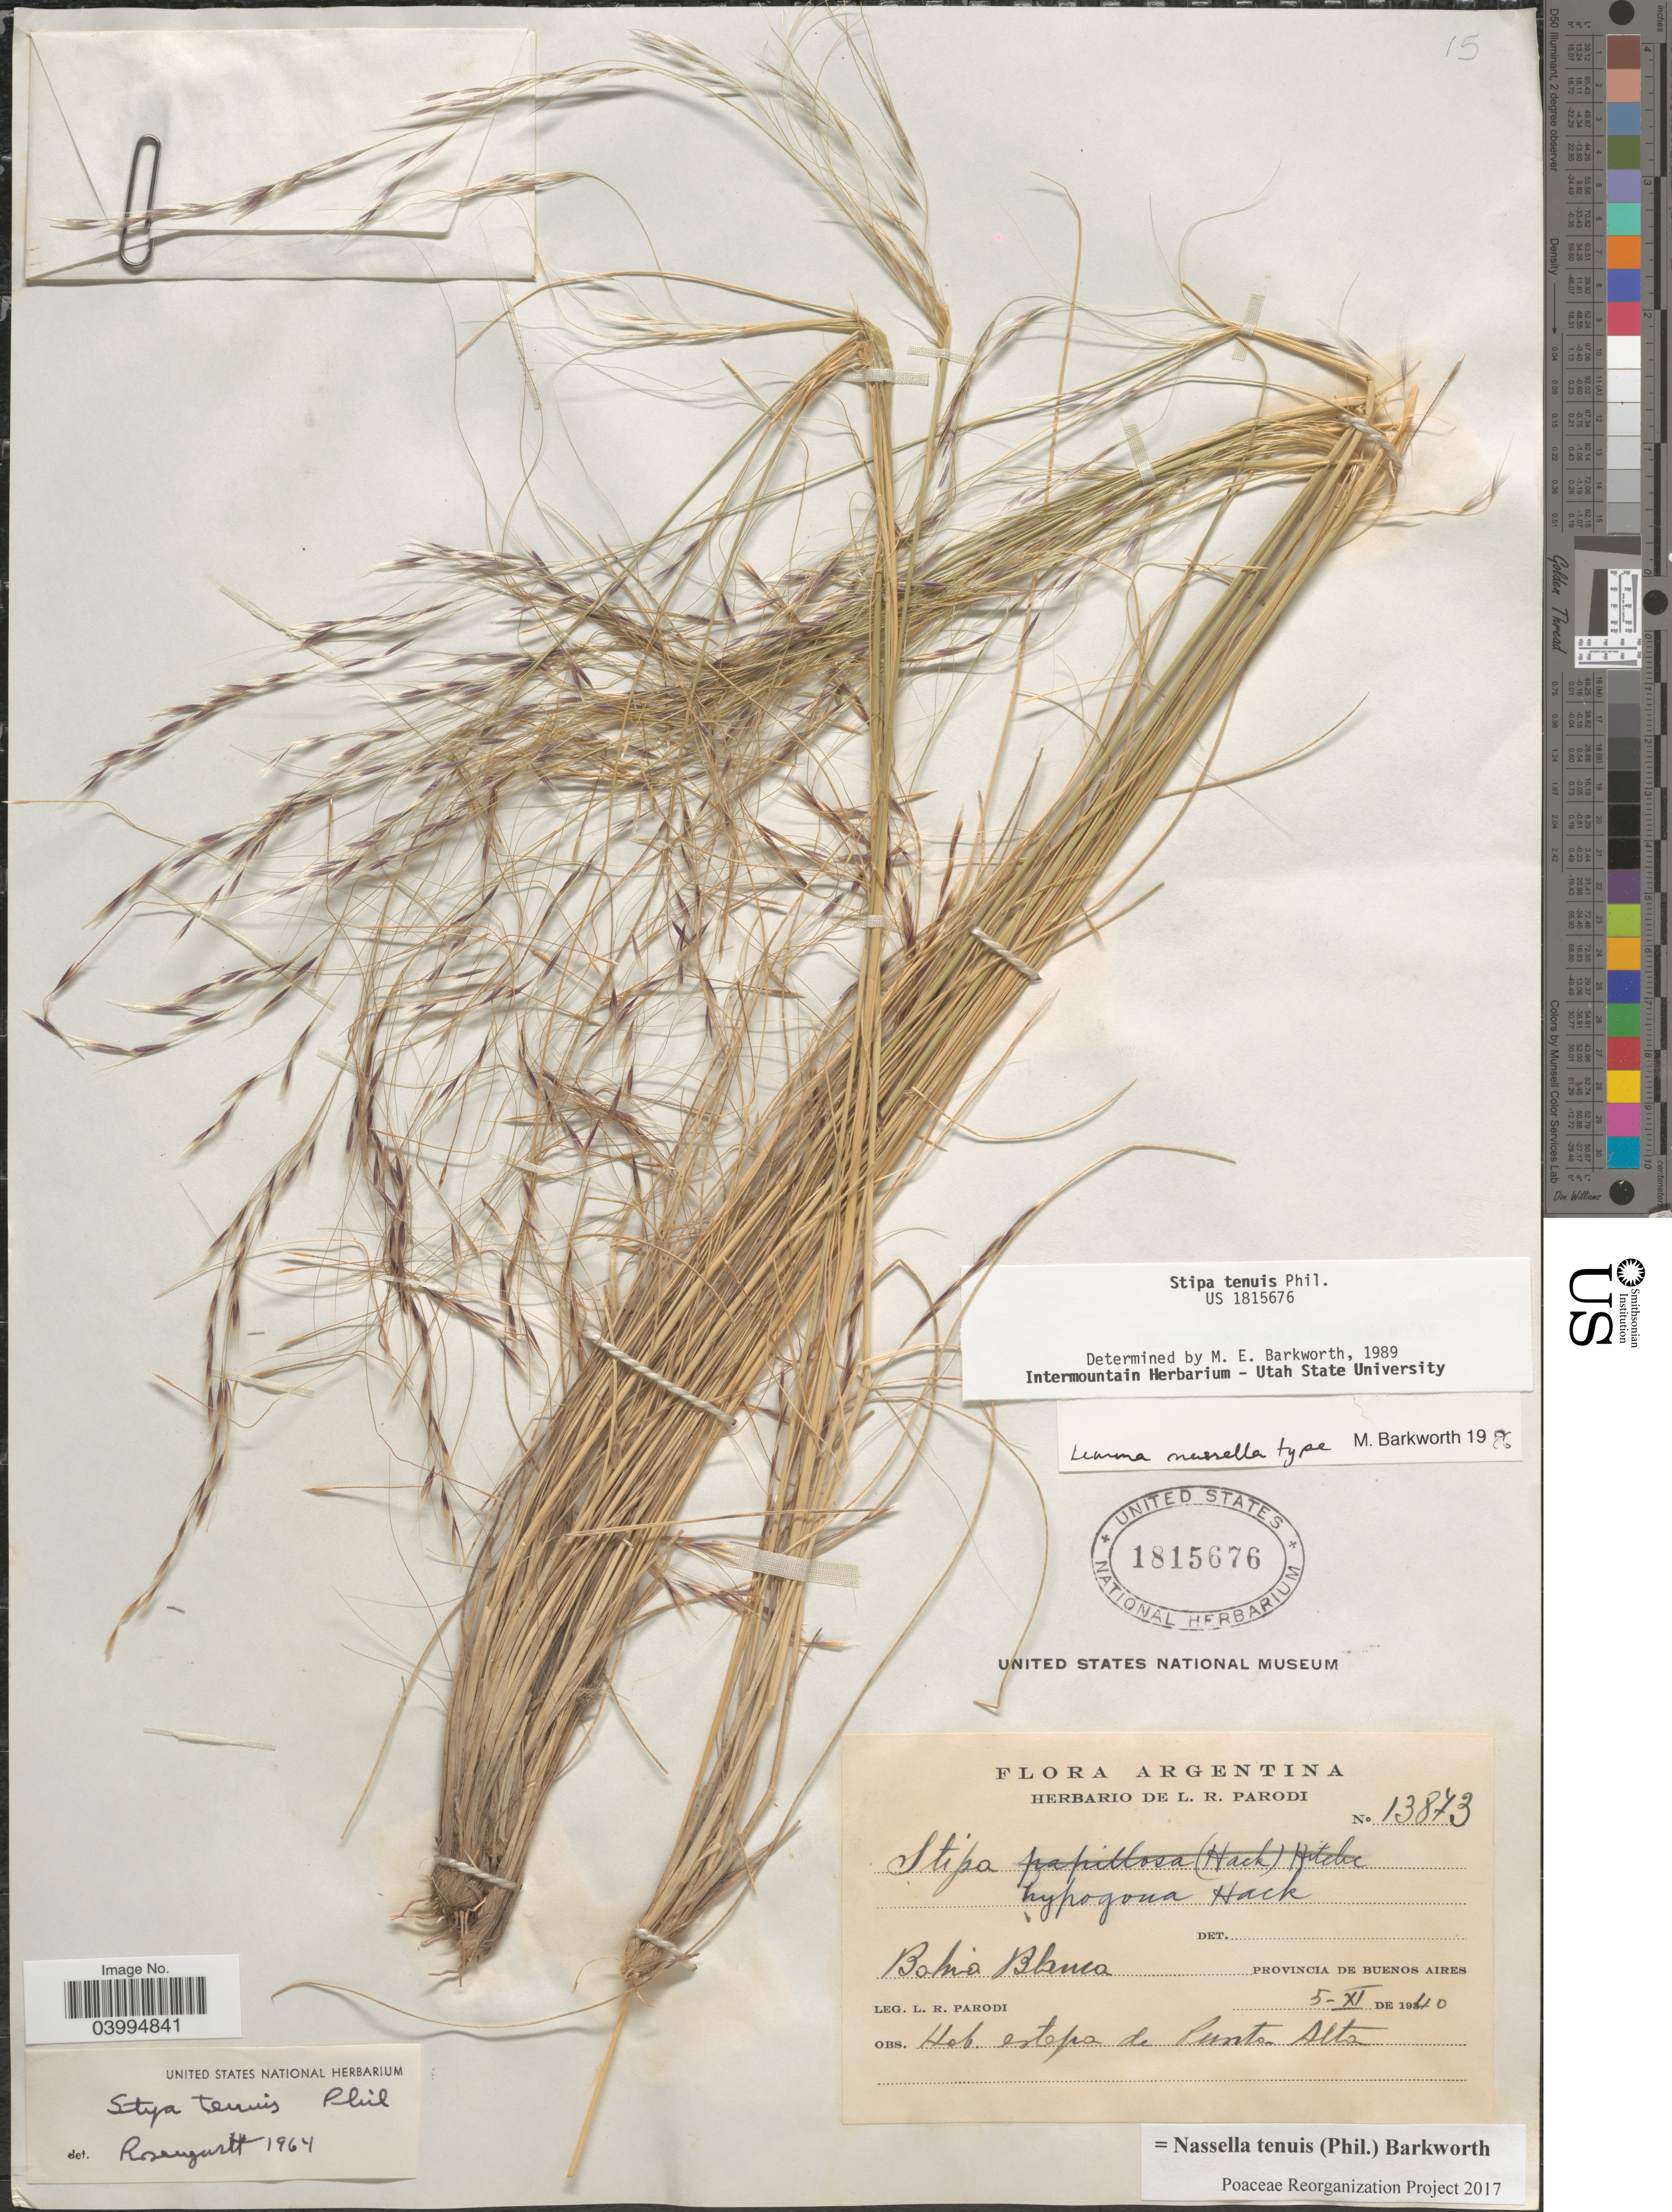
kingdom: Plantae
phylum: Tracheophyta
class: Liliopsida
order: Poales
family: Poaceae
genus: Nassella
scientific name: Nassella tenuis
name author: (Phil.) Barkworth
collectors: L. R. Parodi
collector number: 13873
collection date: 1940-11-05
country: Argentina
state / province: Buenos Aires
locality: Bahia Blanca. Estepa de Punta Alta.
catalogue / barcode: US 1815676